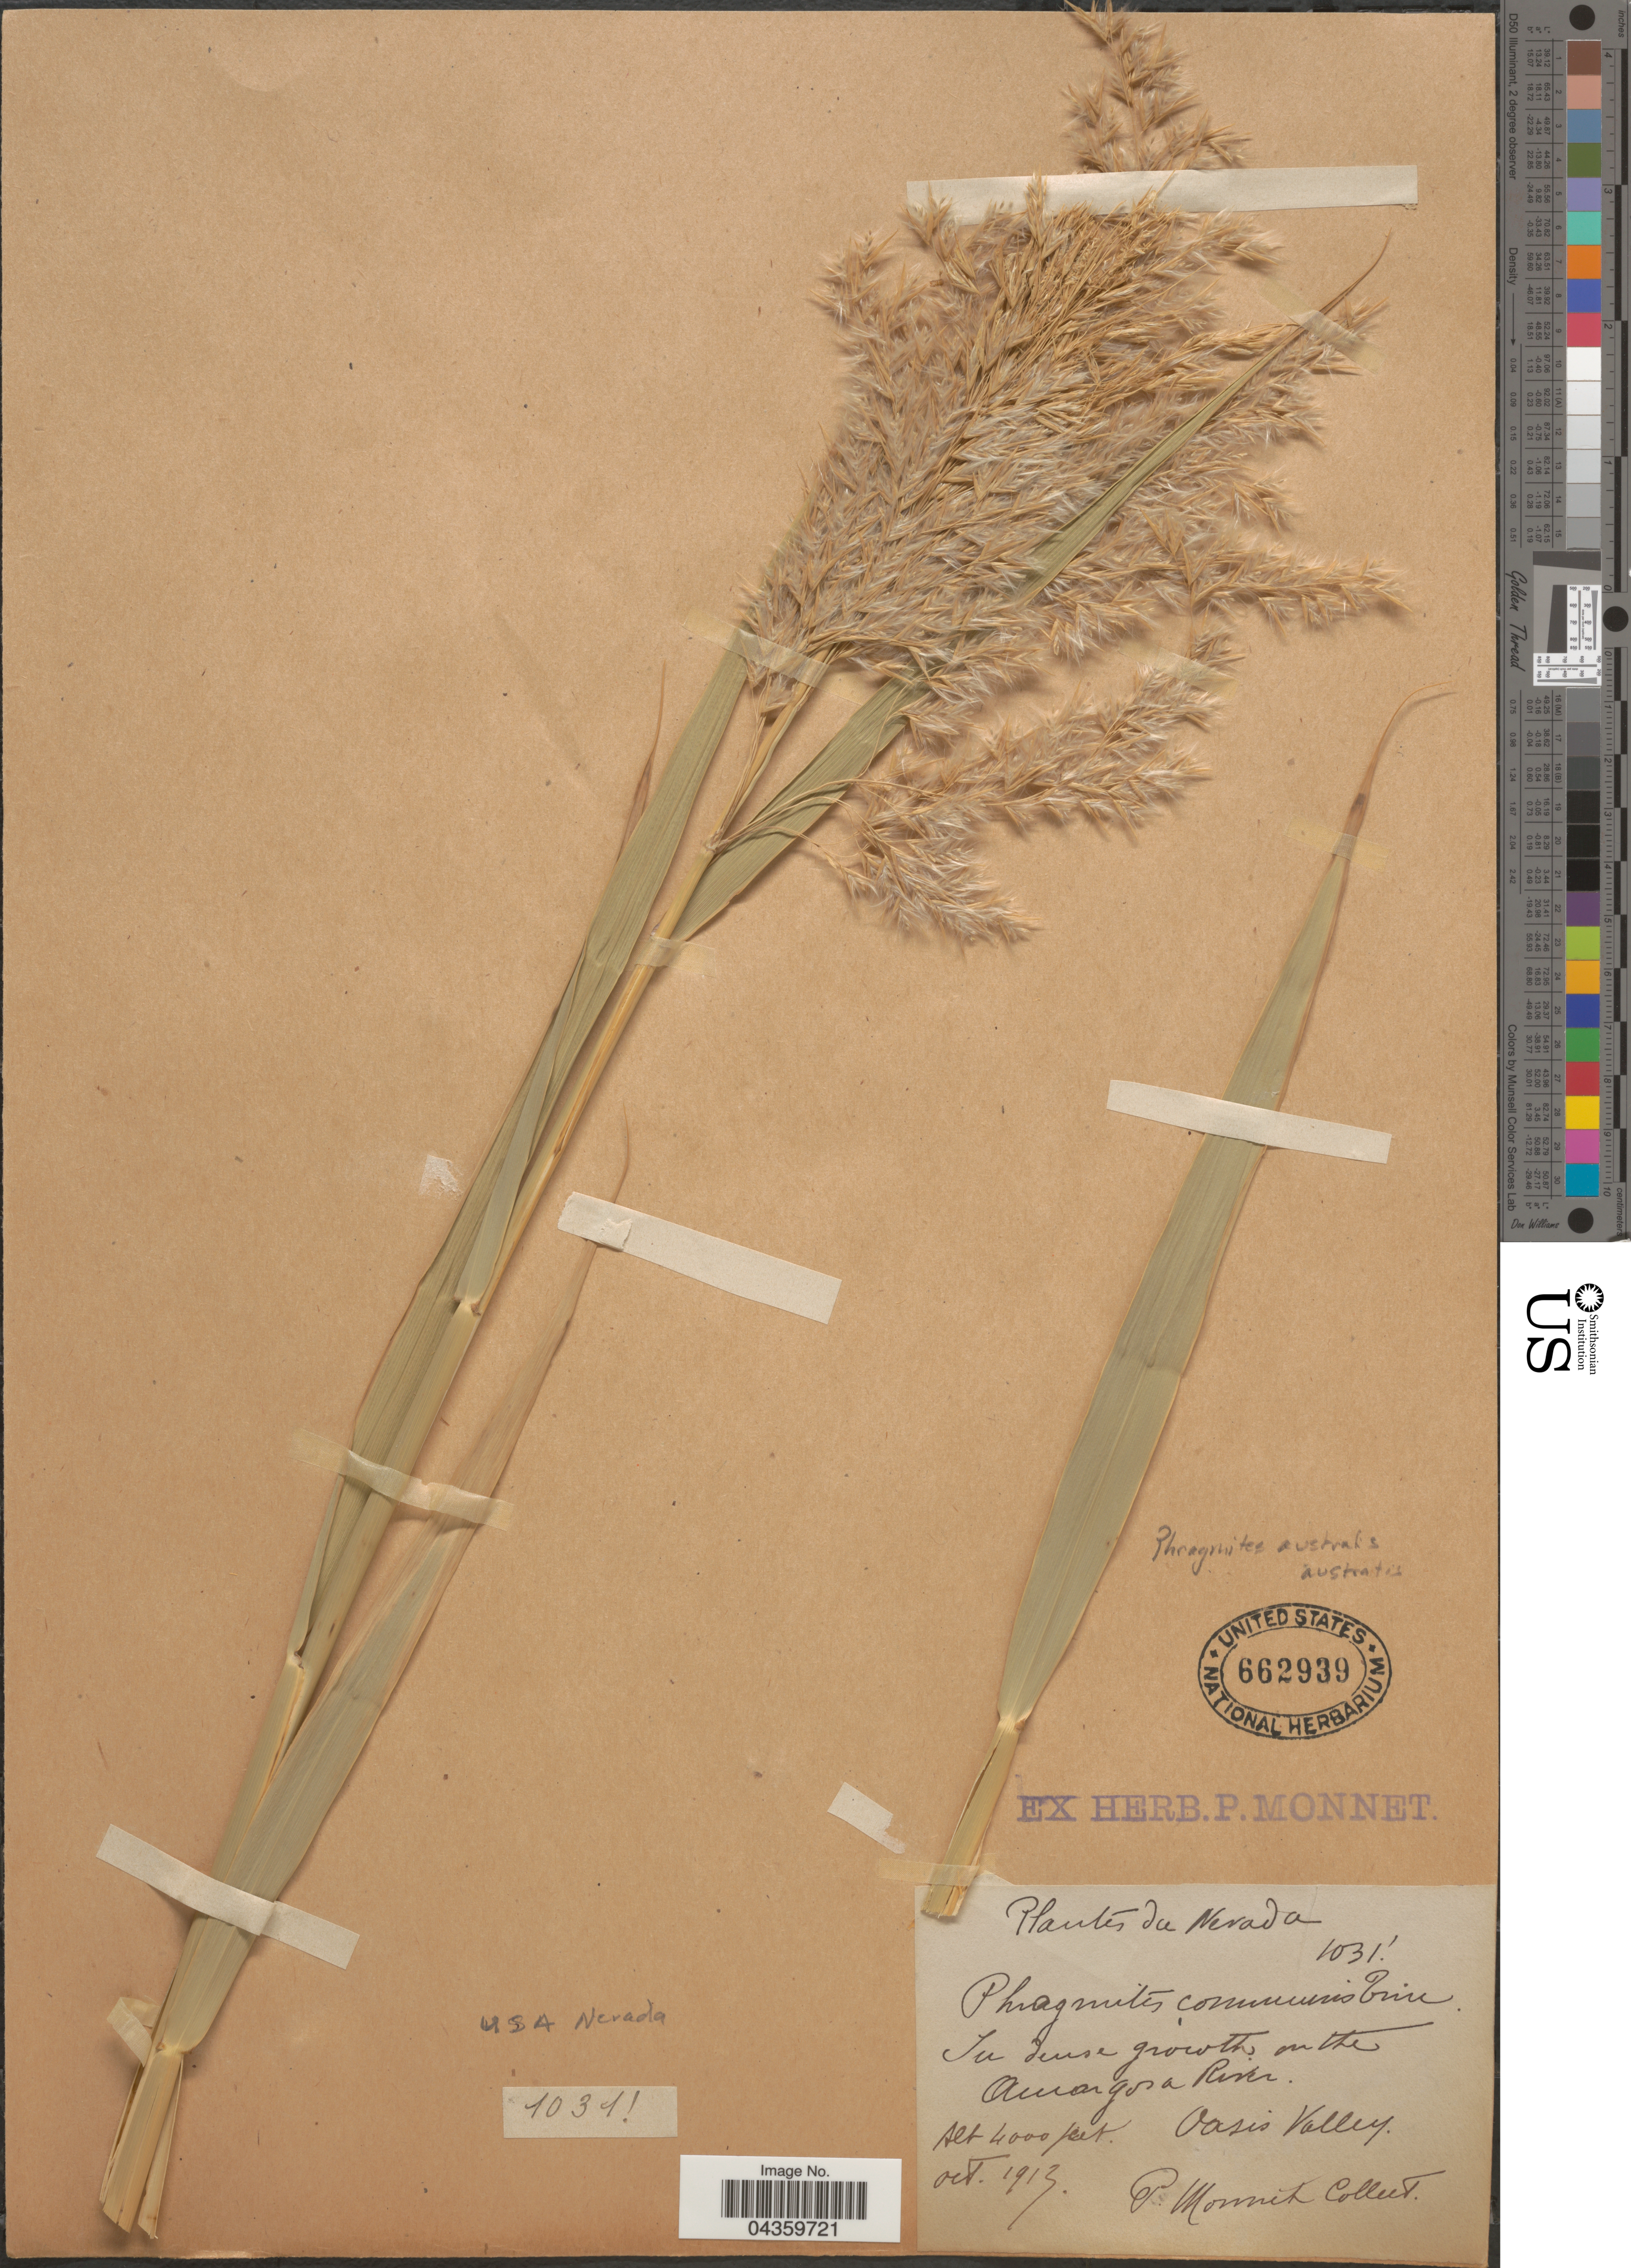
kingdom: Plantae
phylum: Tracheophyta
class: Liliopsida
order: Poales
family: Poaceae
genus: Phragmites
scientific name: Phragmites australis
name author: (Cav.) Trin. ex Steud.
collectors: P. Monnet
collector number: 1031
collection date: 1913-10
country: United States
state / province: Nevada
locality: In dense growth on the Amargosa River. Oasis Valley.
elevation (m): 1219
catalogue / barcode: US 662939